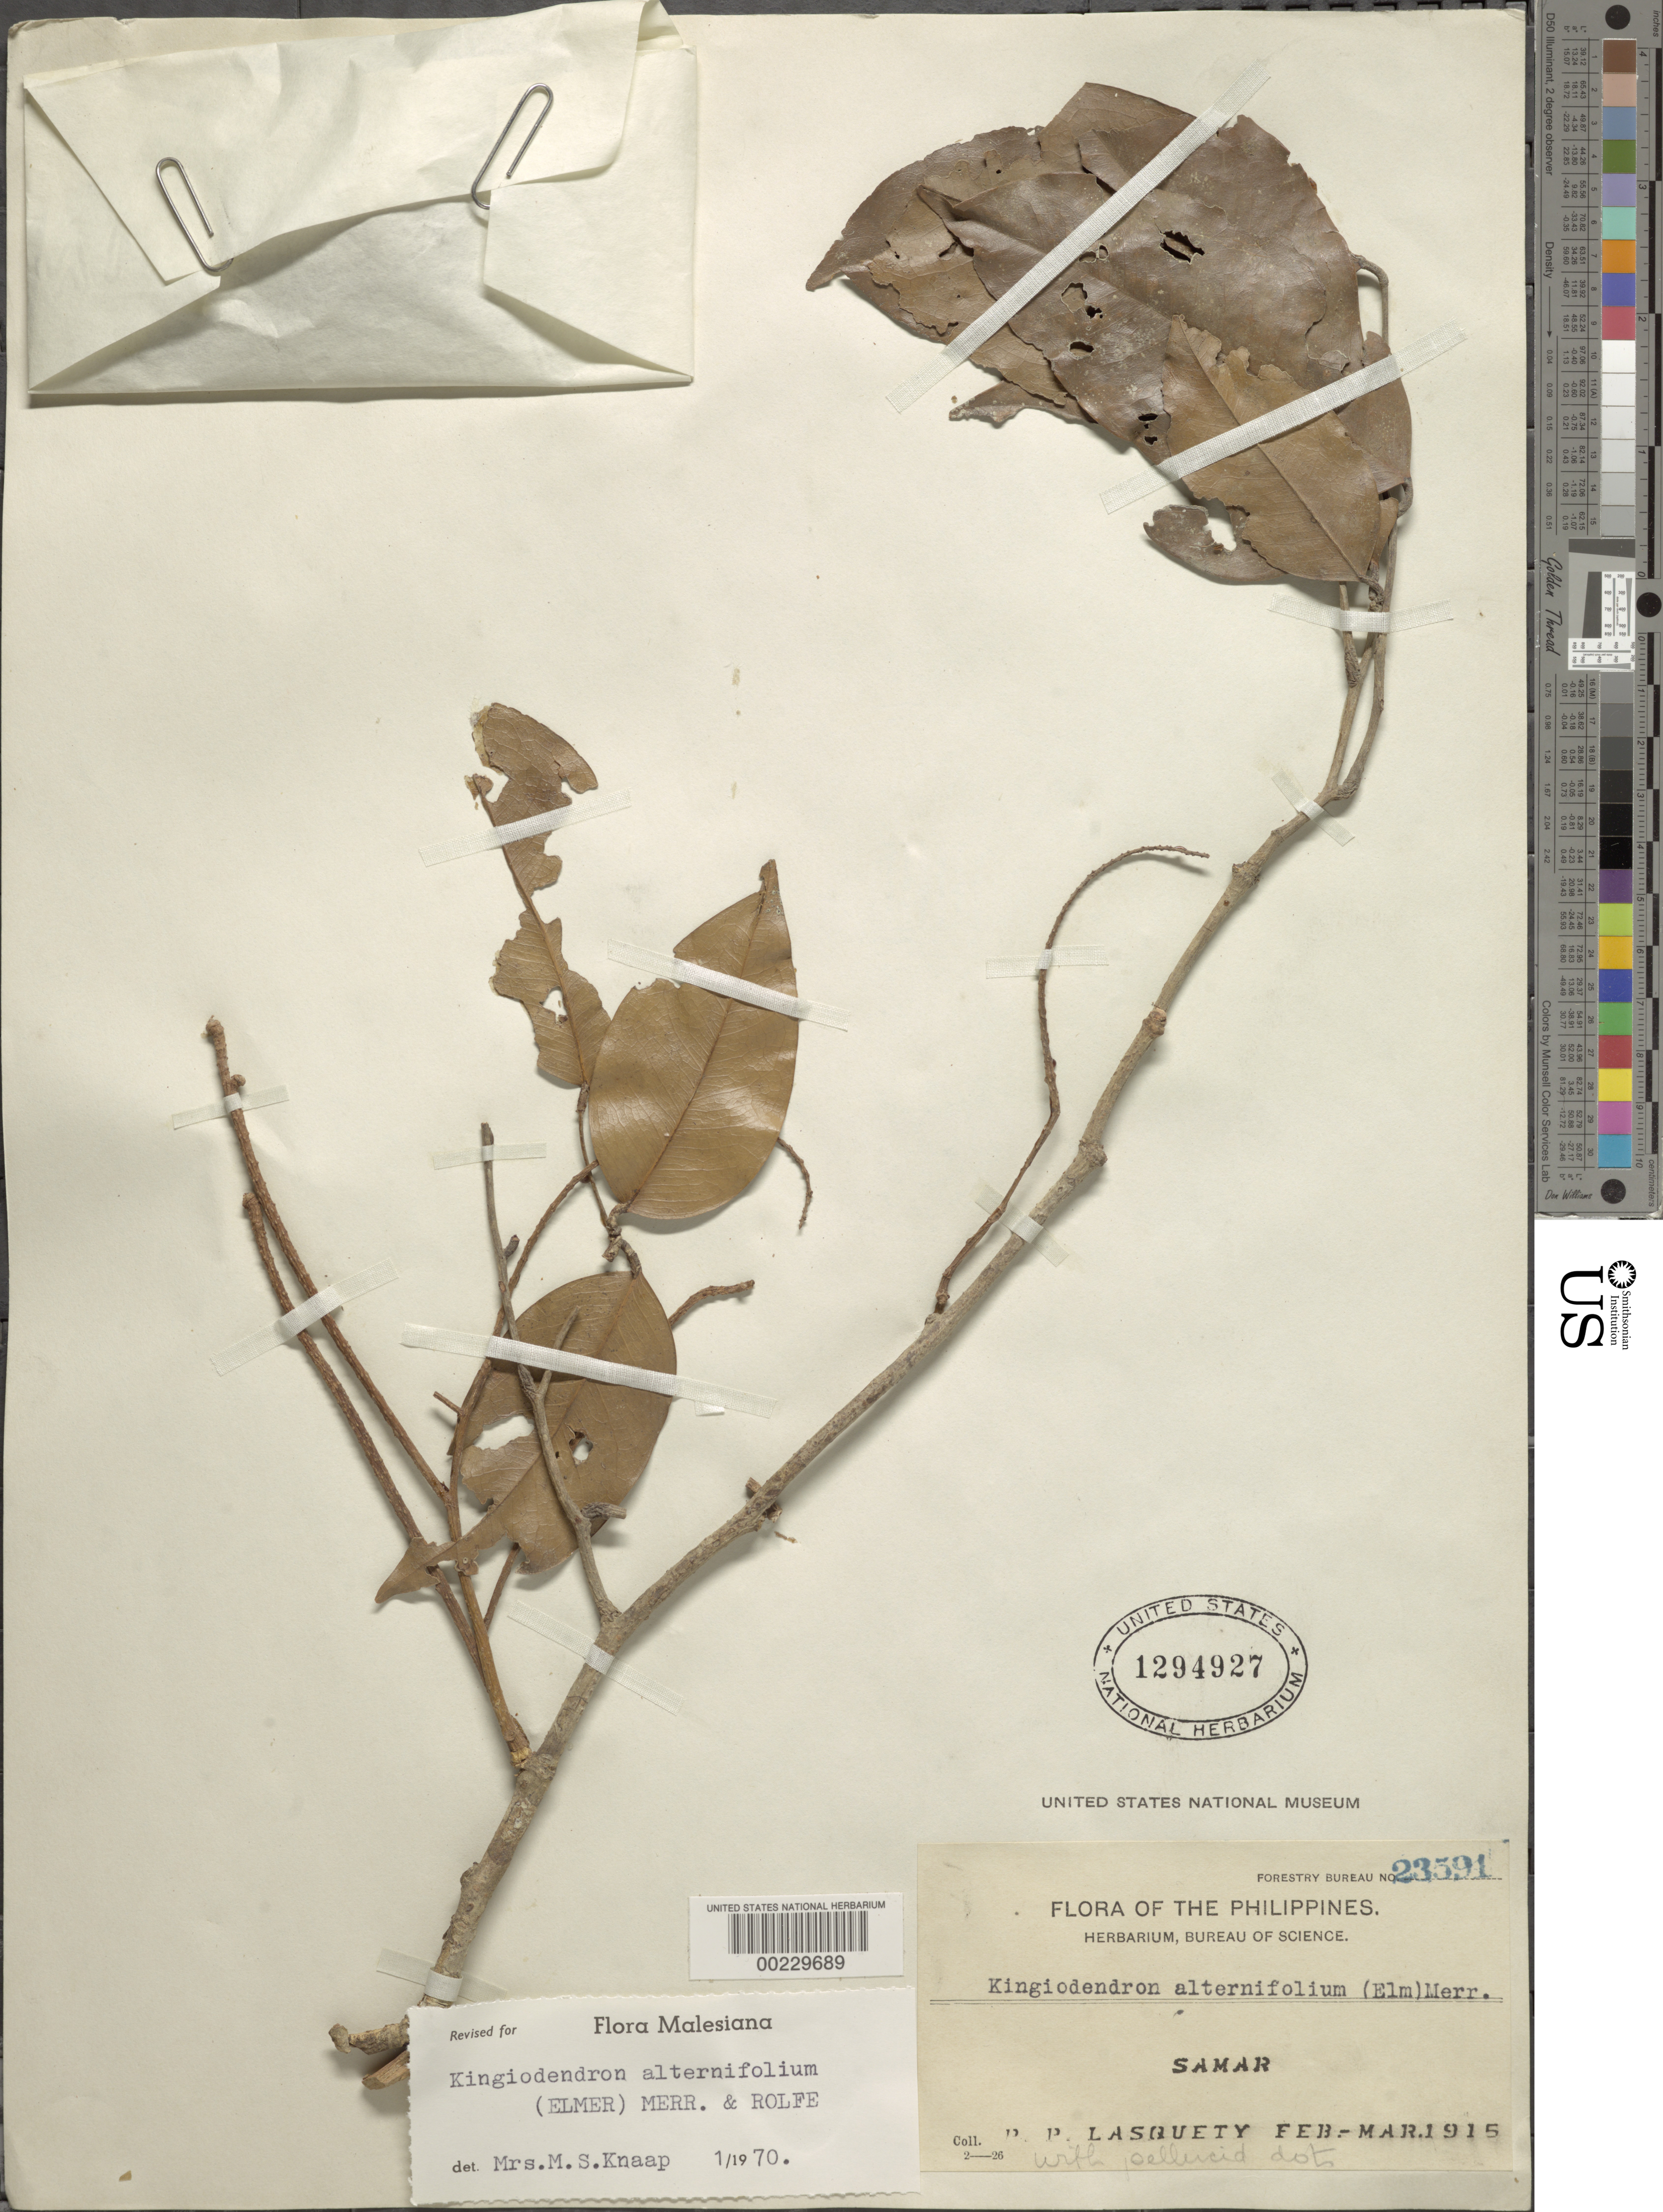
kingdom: Plantae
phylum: Tracheophyta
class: Magnoliopsida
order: Fabales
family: Fabaceae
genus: Kingiodendron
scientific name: Kingiodendron alternifolium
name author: (Elmer) Merr. & Rolfe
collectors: P. Lasquety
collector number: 23591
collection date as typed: Feb 1915 to -- Mar 1915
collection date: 1915-02/1915-03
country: Philippines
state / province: Eastern Visayas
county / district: Eastern Samar / Northern Samar / Western Samar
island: Samar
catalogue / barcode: US 1294927